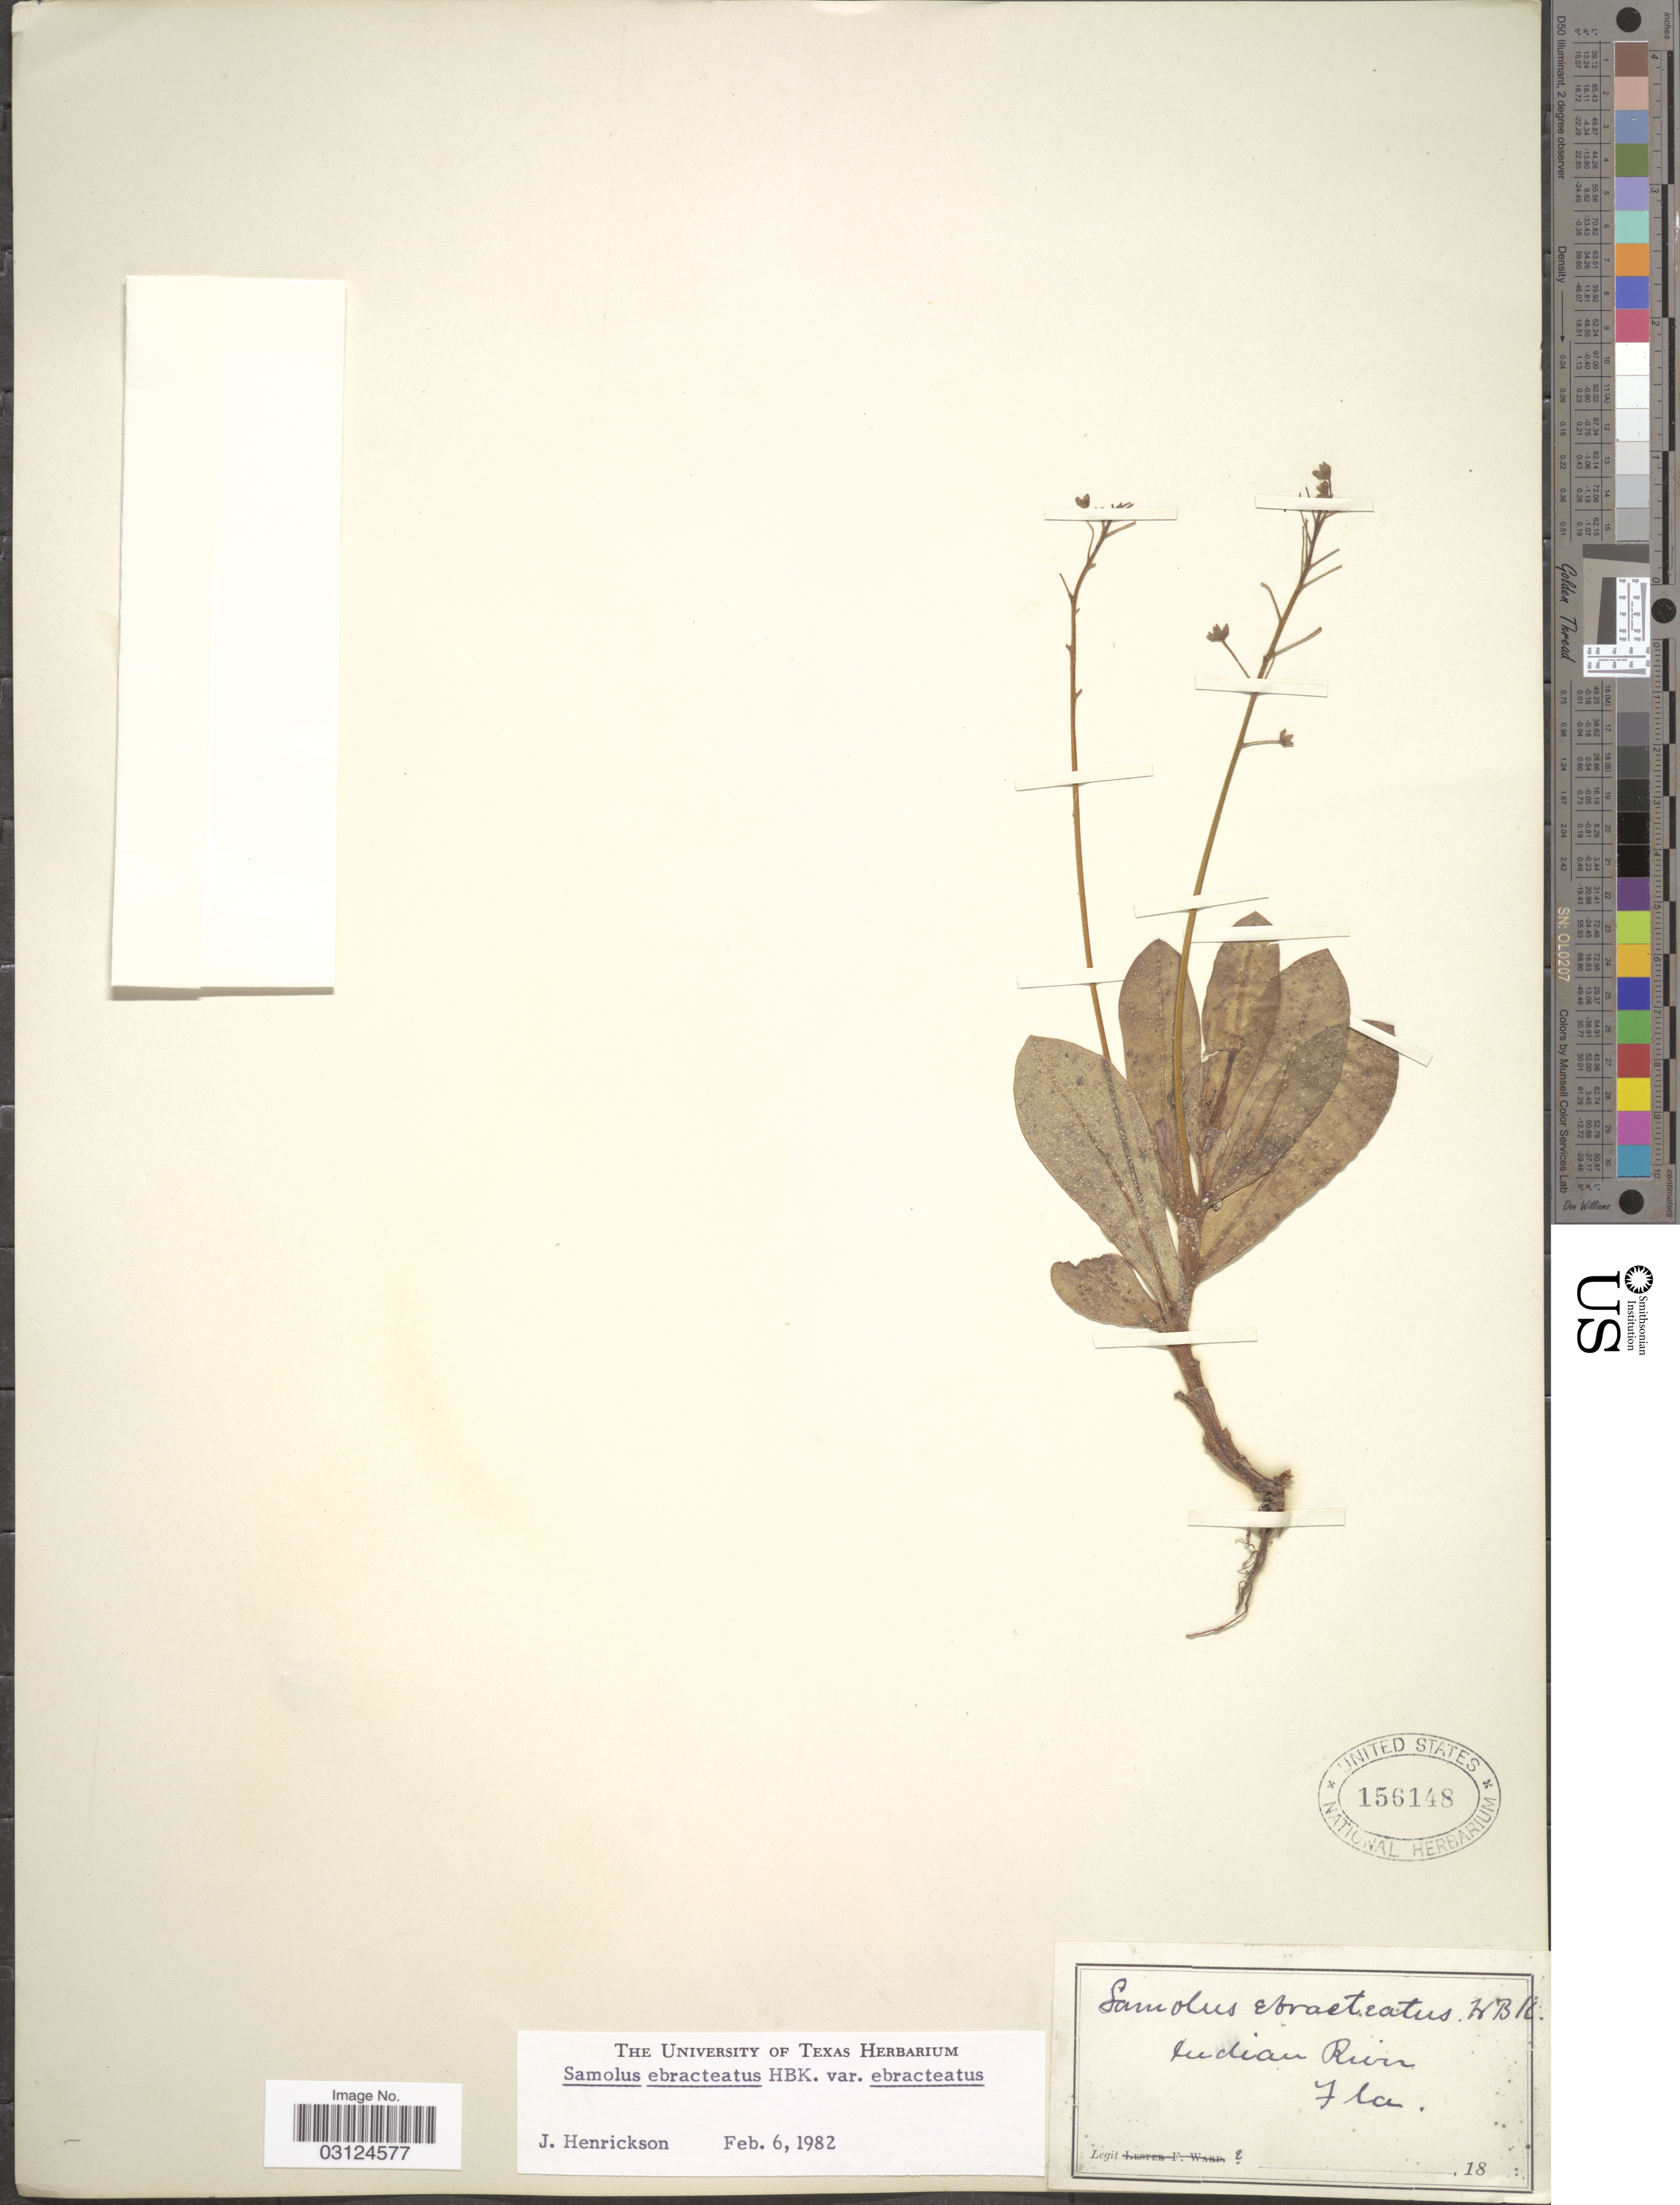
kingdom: Plantae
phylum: Tracheophyta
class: Magnoliopsida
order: Ericales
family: Primulaceae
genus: Samolus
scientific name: Samolus ebracteatus subsp. ebracteatus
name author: Kunth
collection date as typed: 18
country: United States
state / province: Florida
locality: Indian River, Fla.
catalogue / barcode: US 156148